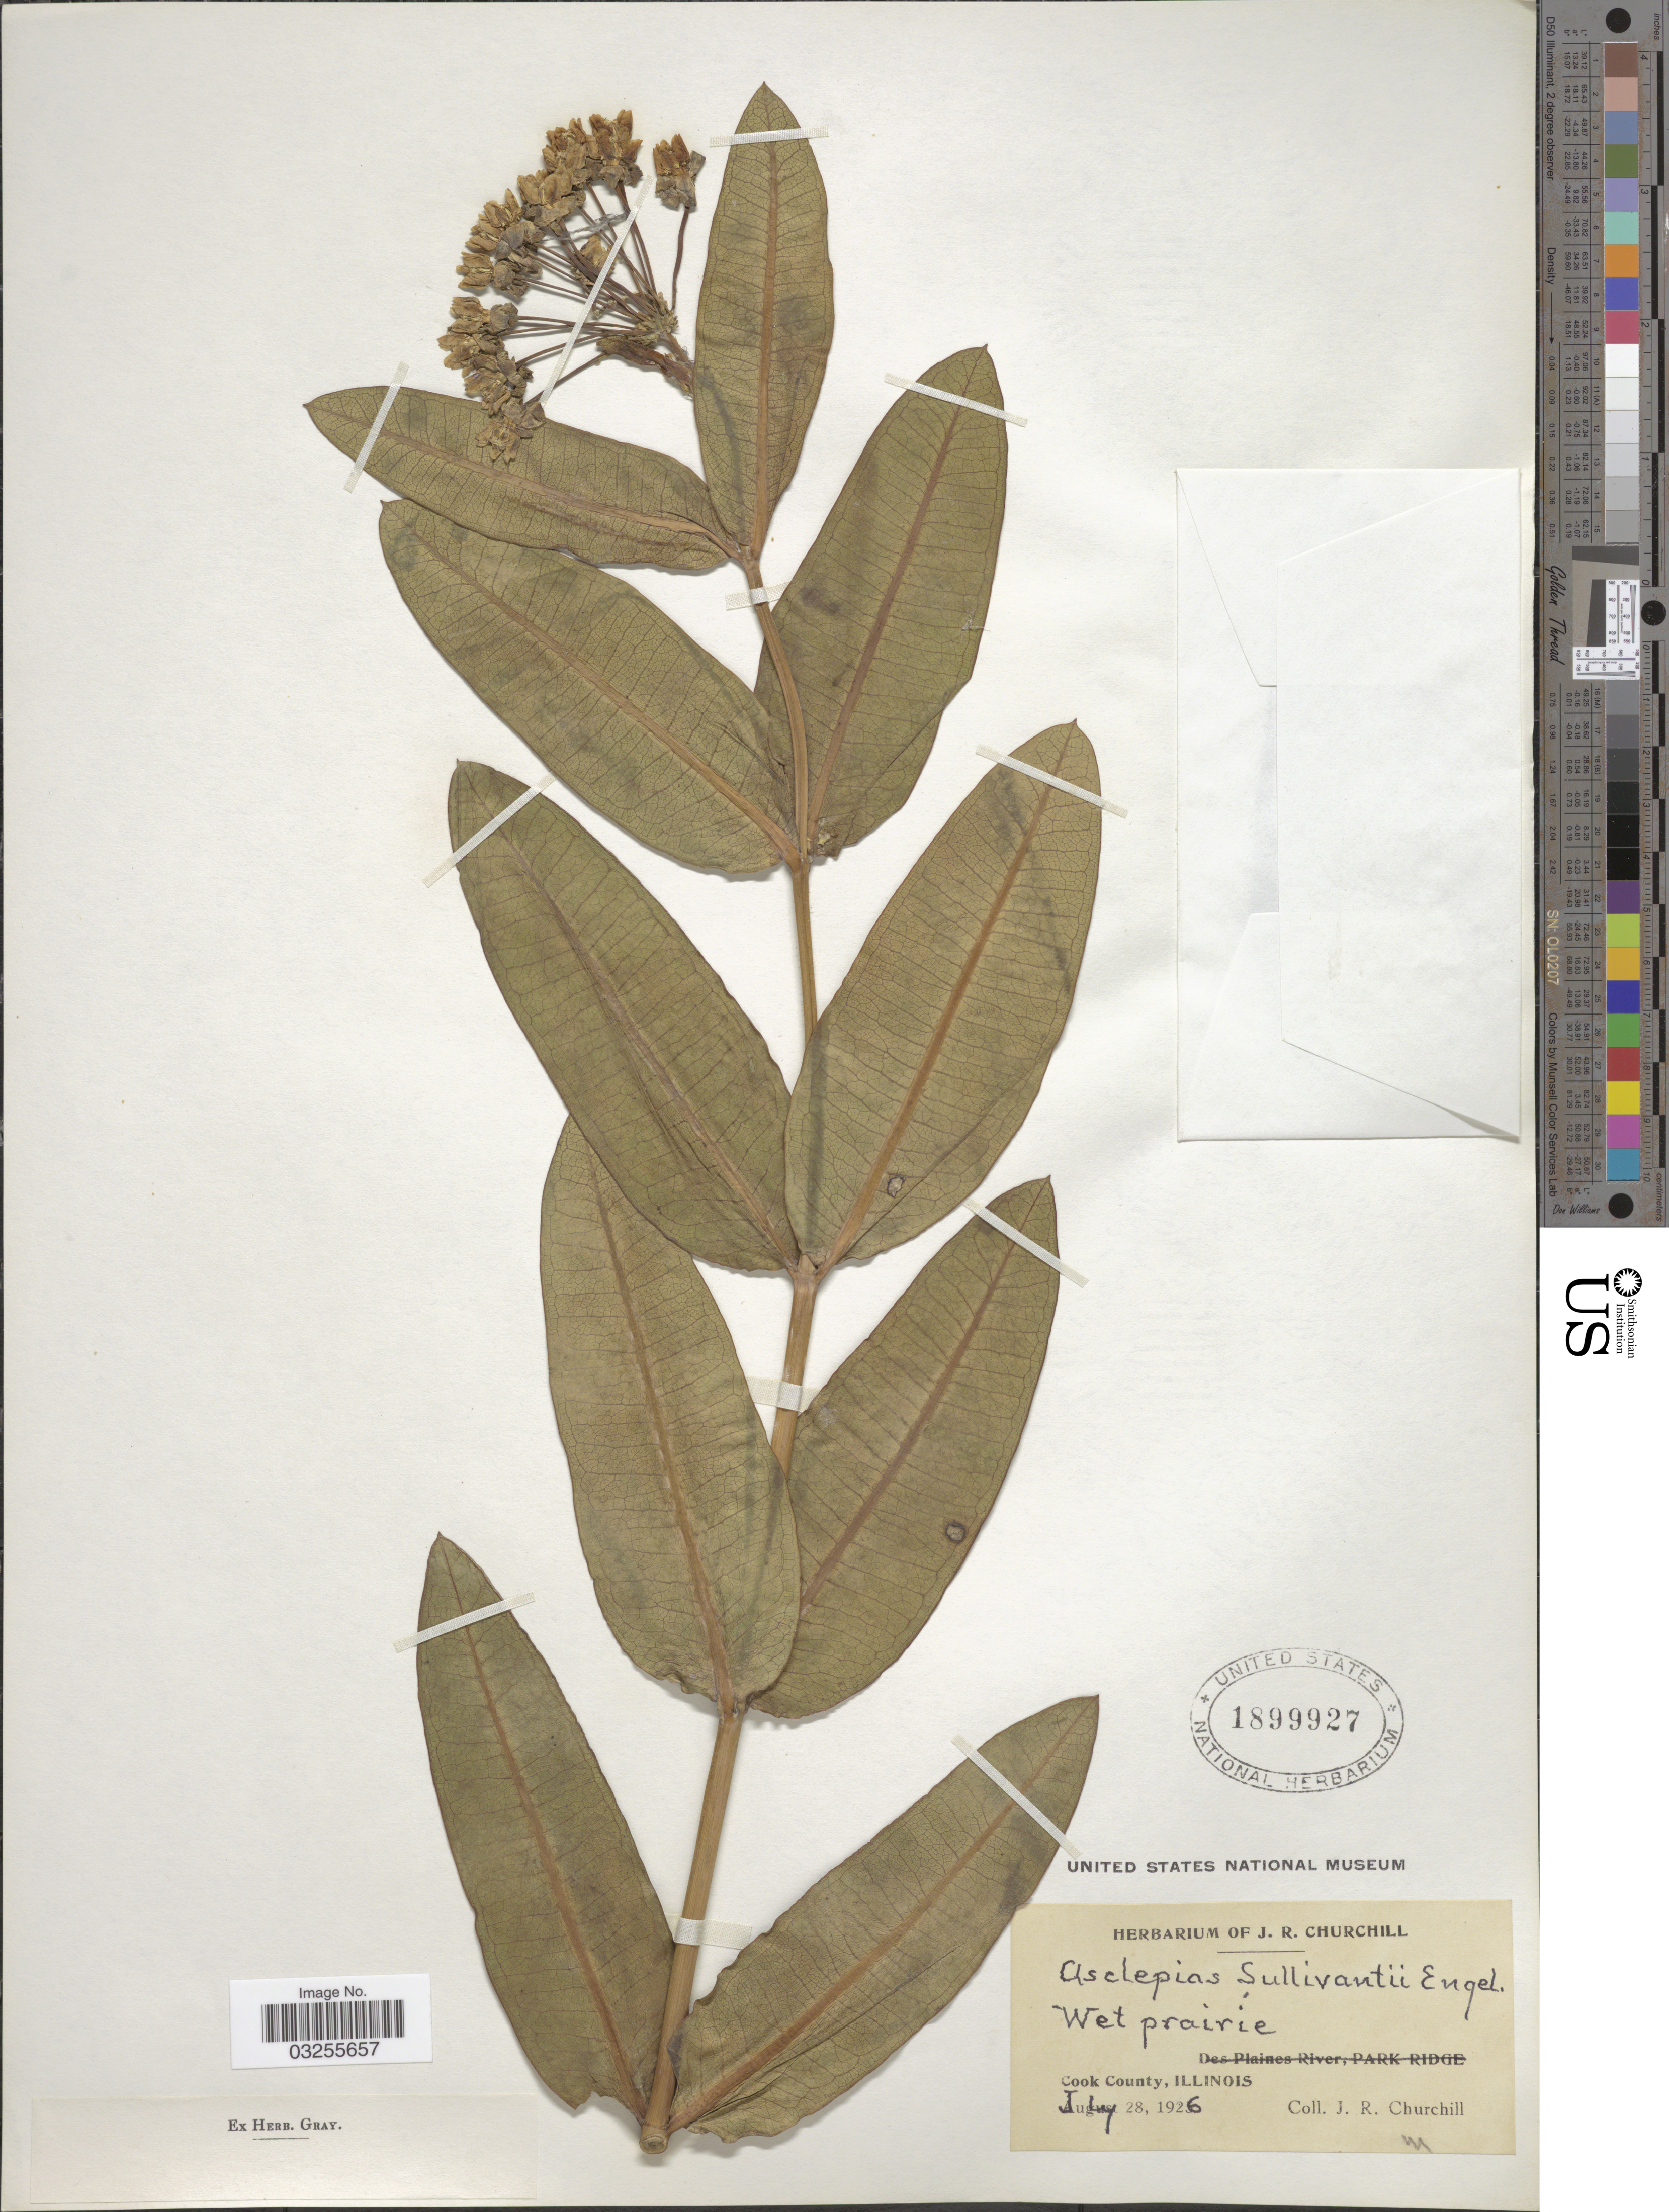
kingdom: Plantae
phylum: Tracheophyta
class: Magnoliopsida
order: Gentianales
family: Apocynaceae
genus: Asclepias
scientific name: Asclepias sullivantii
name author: Engelm. ex A. Gray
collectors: J. Churchill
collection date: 1926-07-28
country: United States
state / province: Illinois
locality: Wet prairie. Cook County.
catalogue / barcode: US 1899927